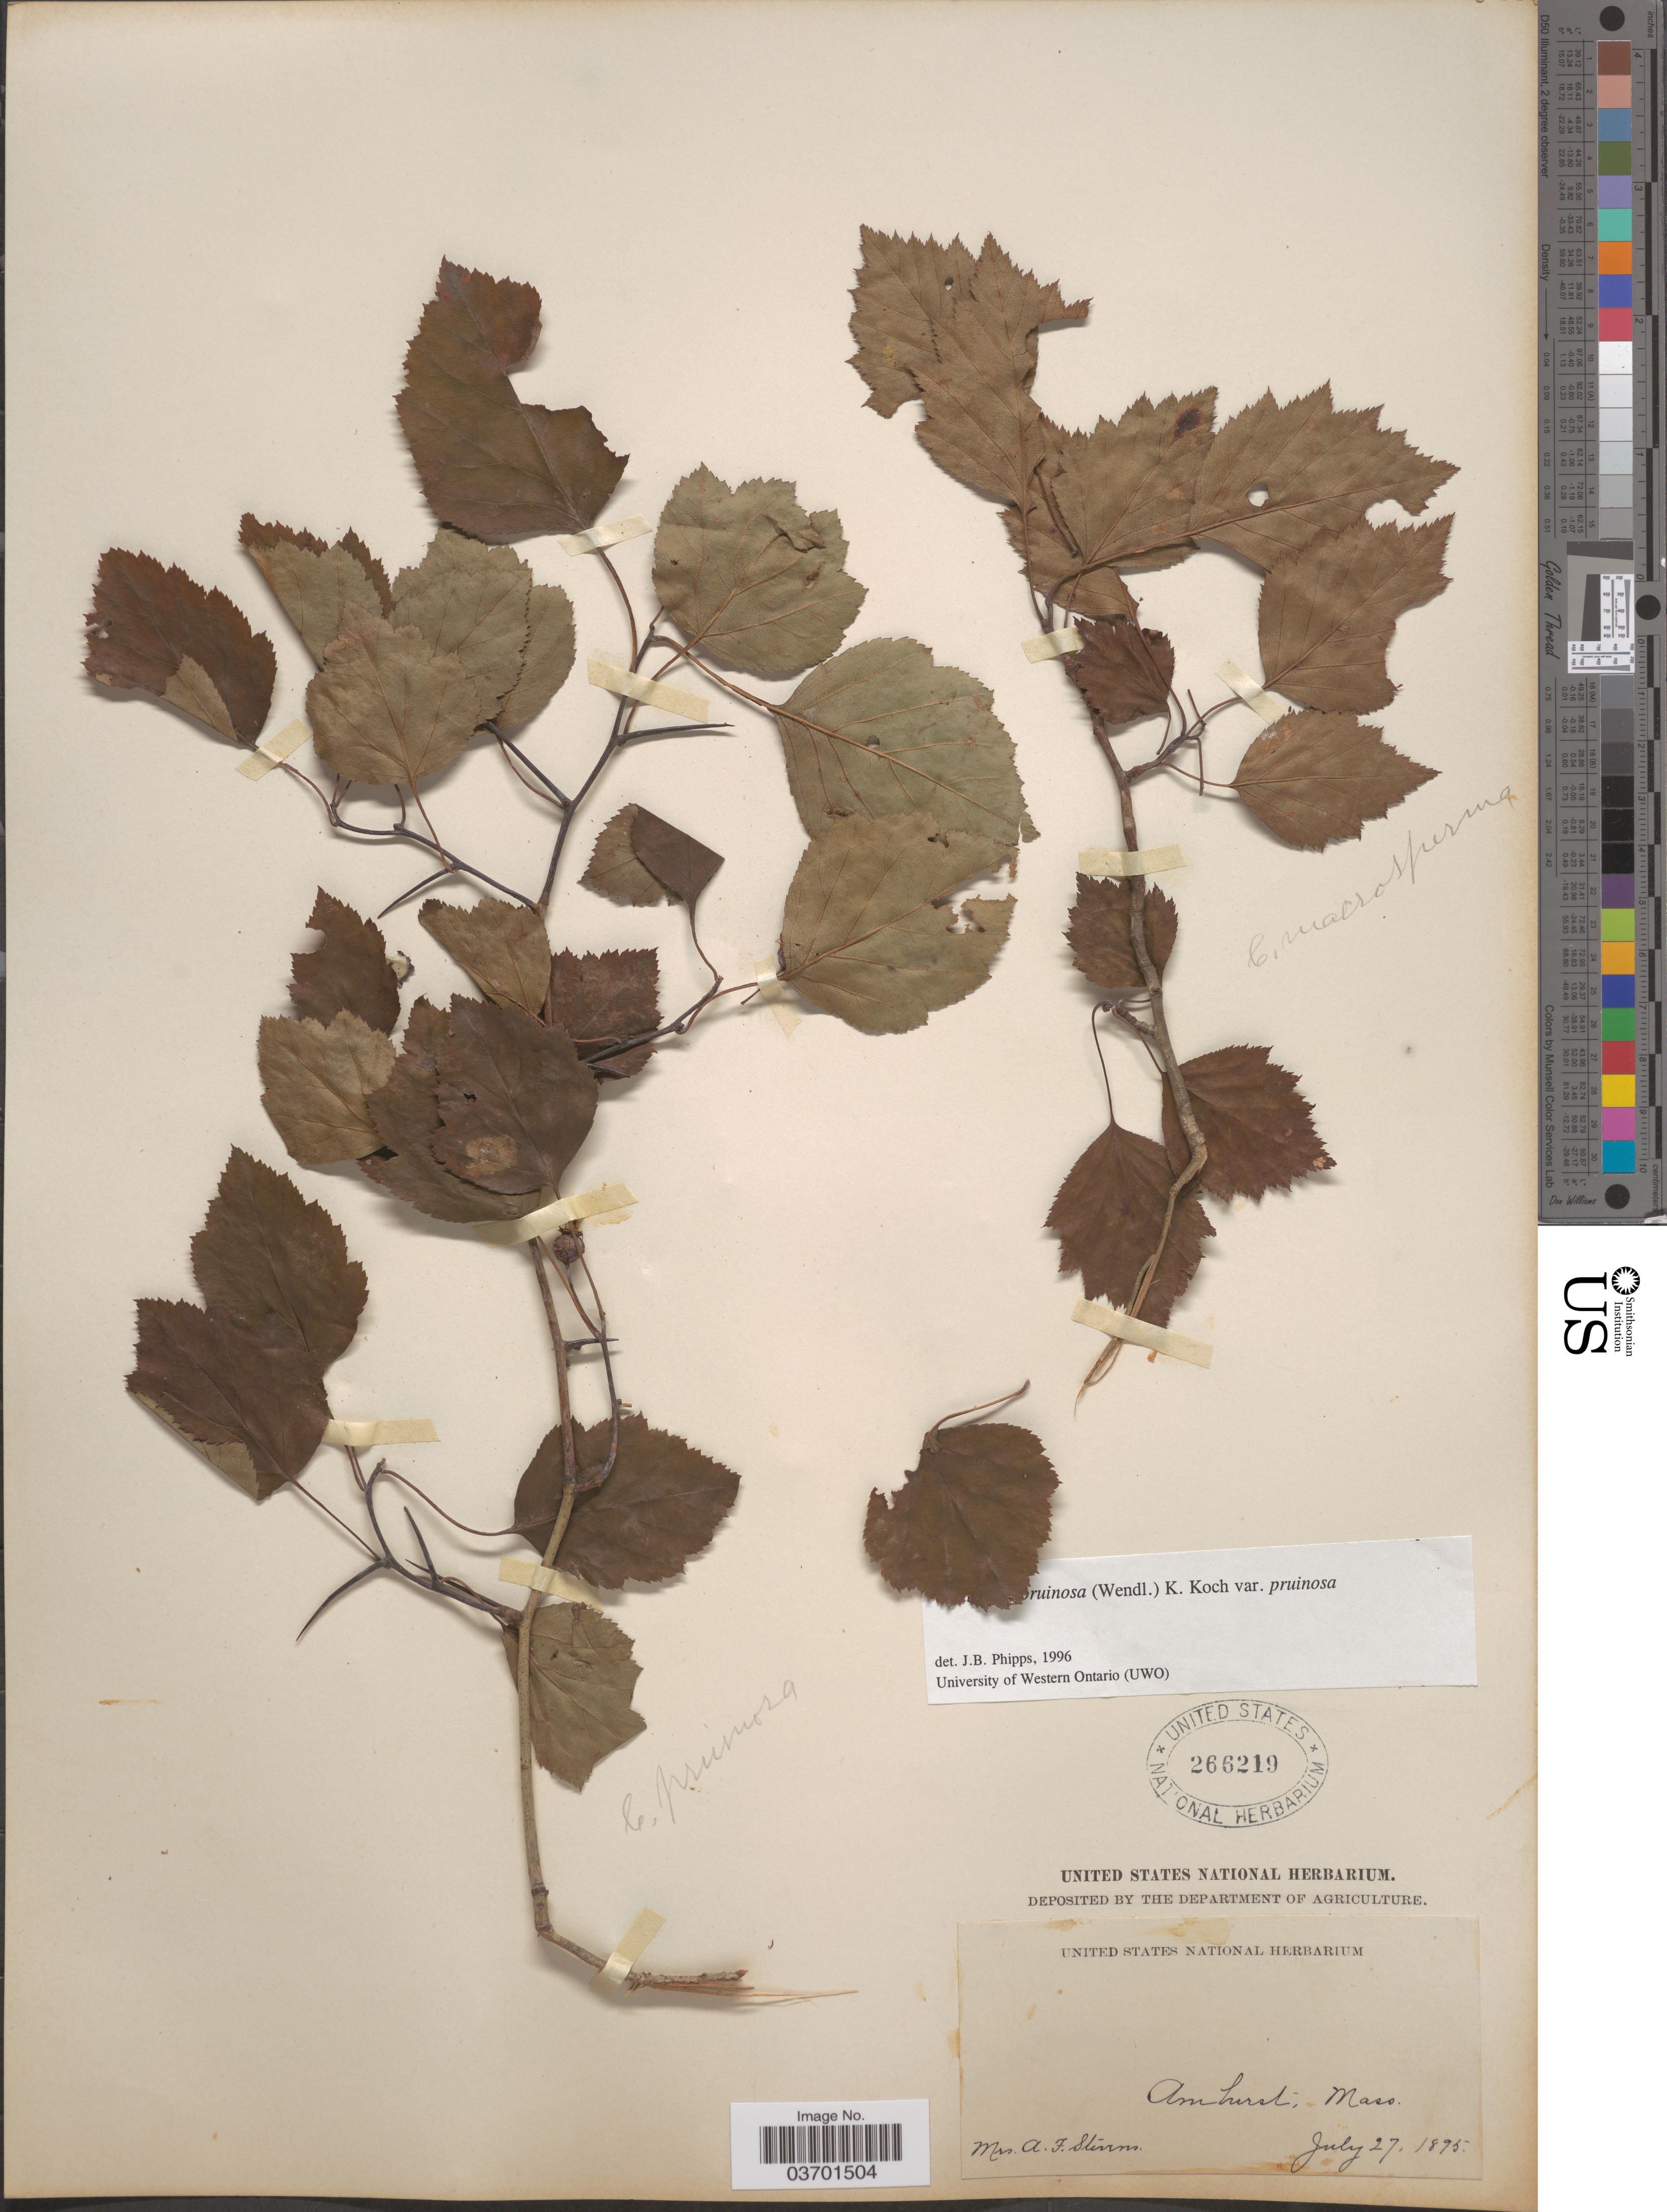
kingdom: Plantae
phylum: Tracheophyta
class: Magnoliopsida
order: Rosales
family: Rosaceae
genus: Crataegus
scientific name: Crataegus pruinosa var. pruinosa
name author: (H.L. Wendl.) K. Koch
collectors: A. Stevens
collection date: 1895-07-27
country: United States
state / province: Massachusetts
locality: Amherst.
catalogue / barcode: US 266219